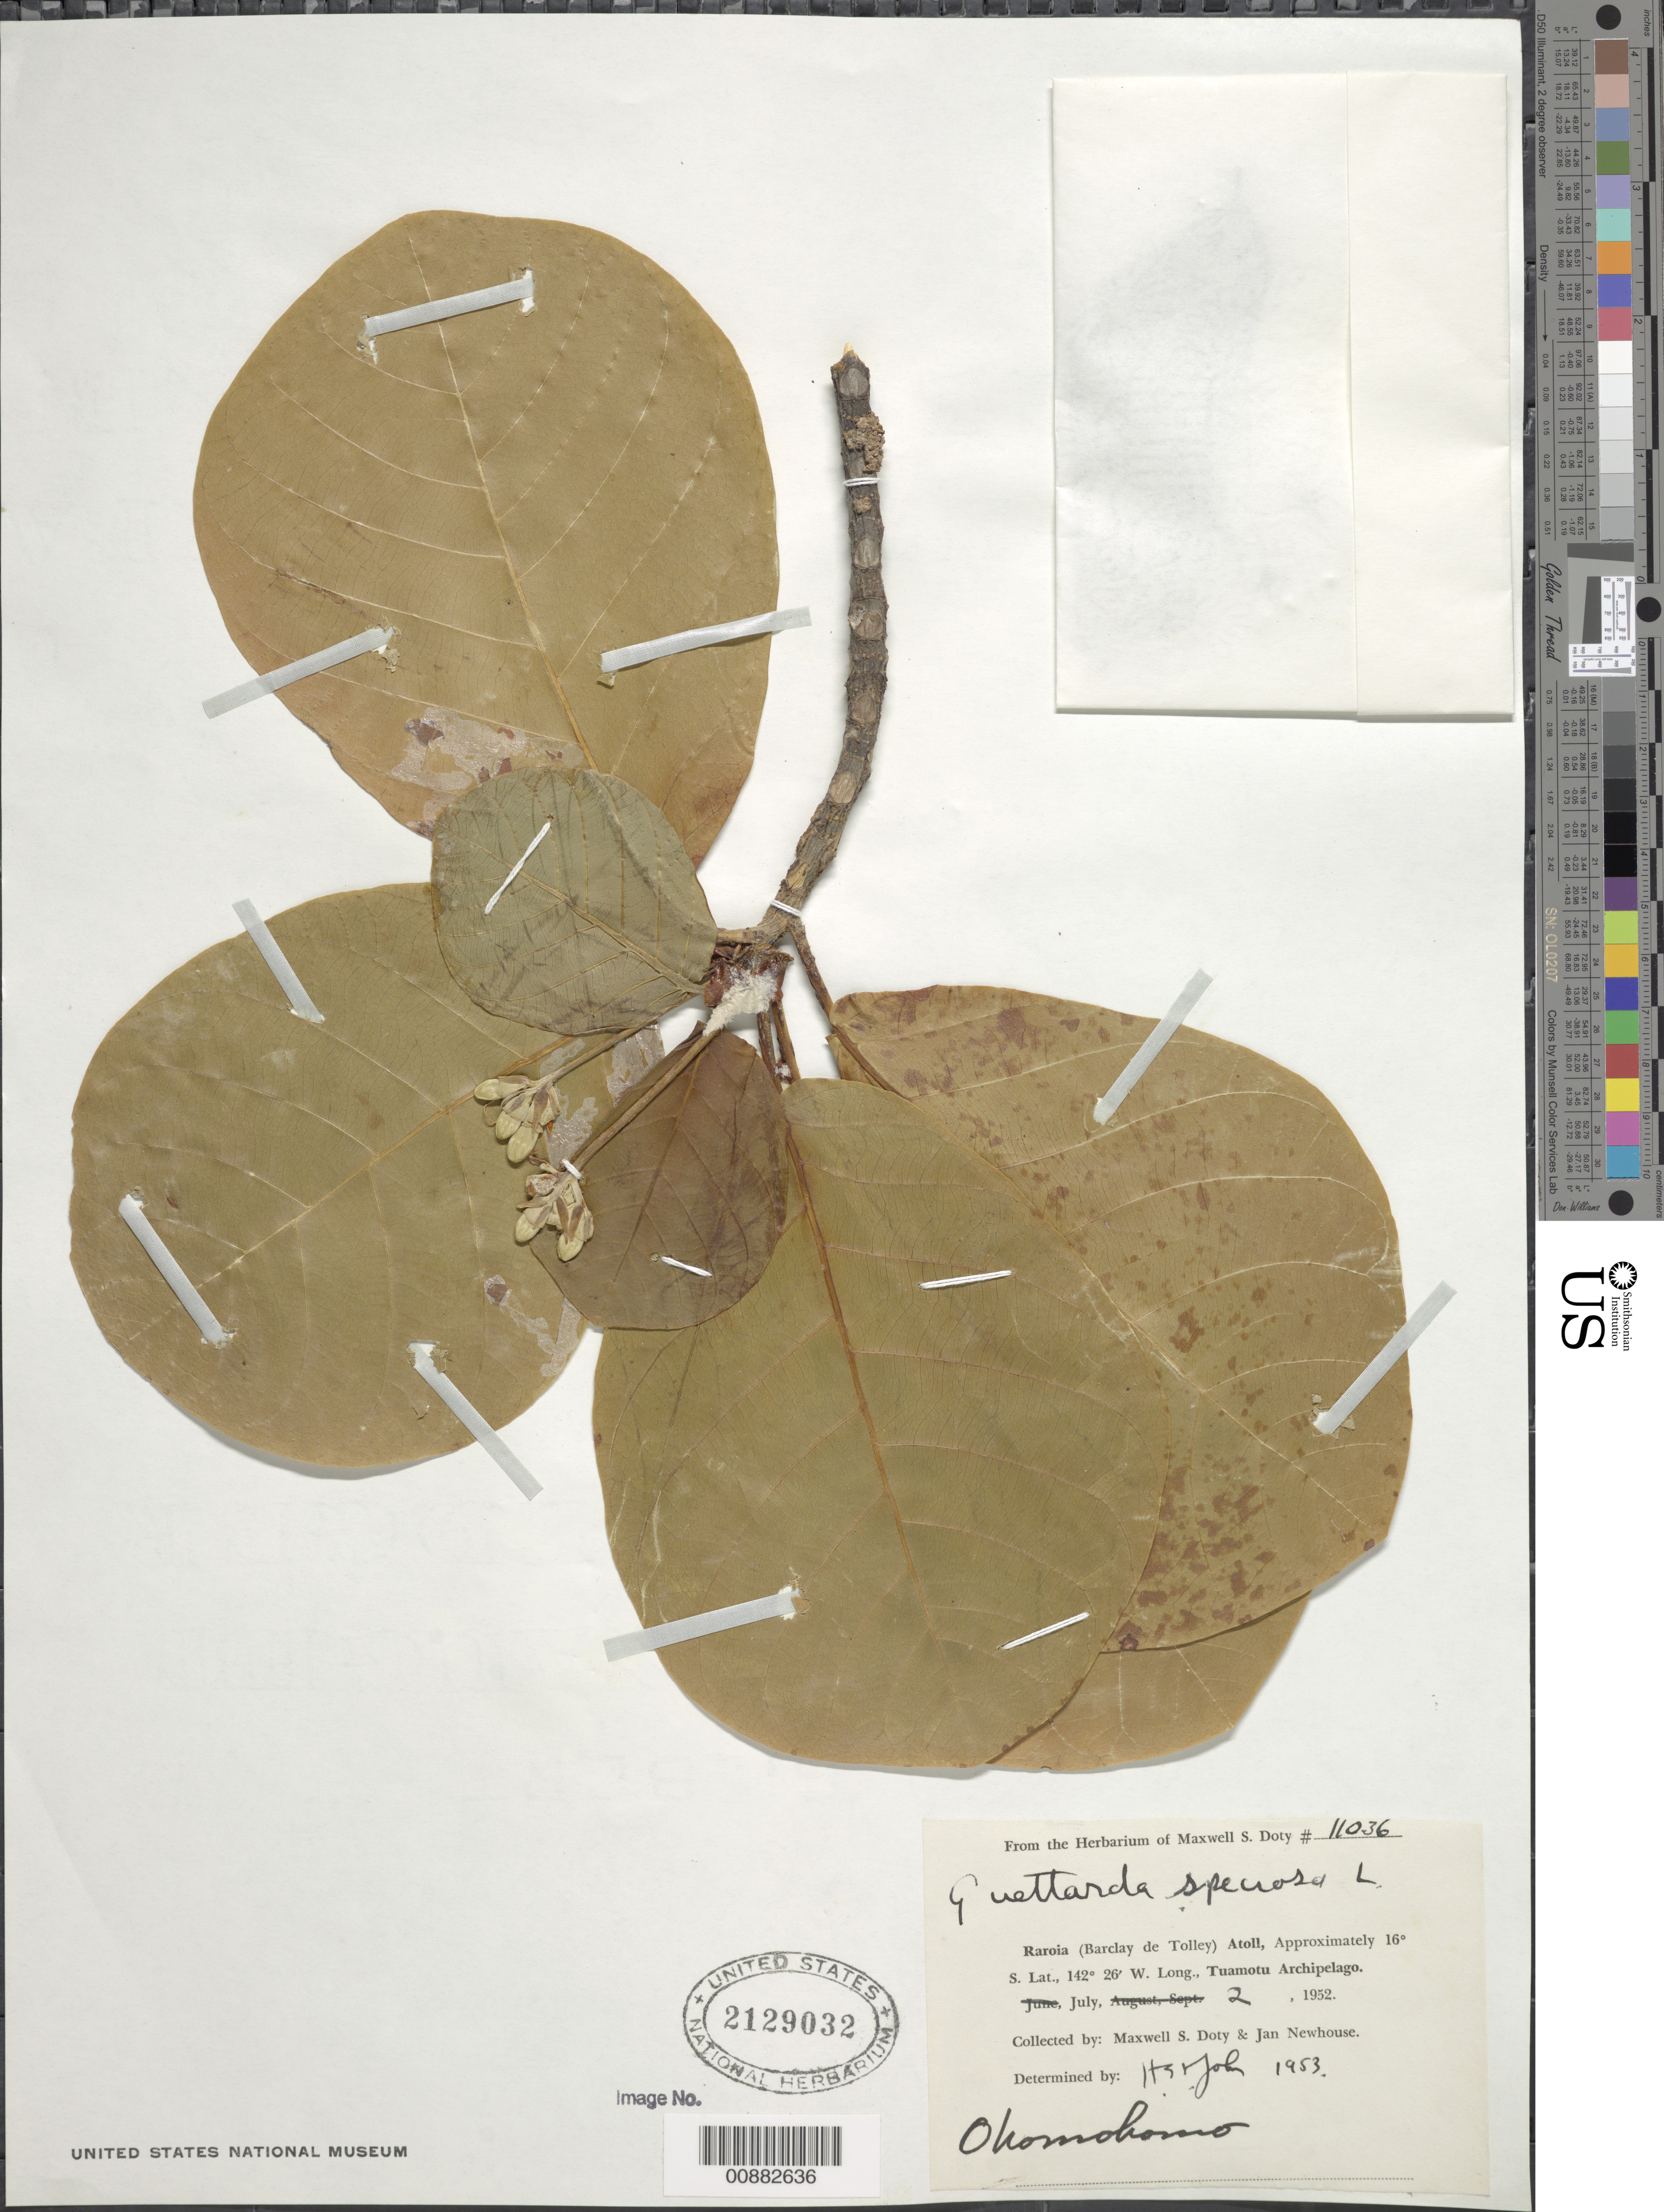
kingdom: Plantae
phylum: Tracheophyta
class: Magnoliopsida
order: Gentianales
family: Rubiaceae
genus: Guettarda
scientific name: Guettarda speciosa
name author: L.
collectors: M. S. Doty & W. J. Newhouse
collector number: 11036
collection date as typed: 02 Jul 1952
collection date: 1952-07-02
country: French Polynesia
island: Raroia [Barclay de Tolley] Atoll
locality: Raroia (Barclay de Tolley) Atoll, Tuamotu Archipelago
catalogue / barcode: US 2129032